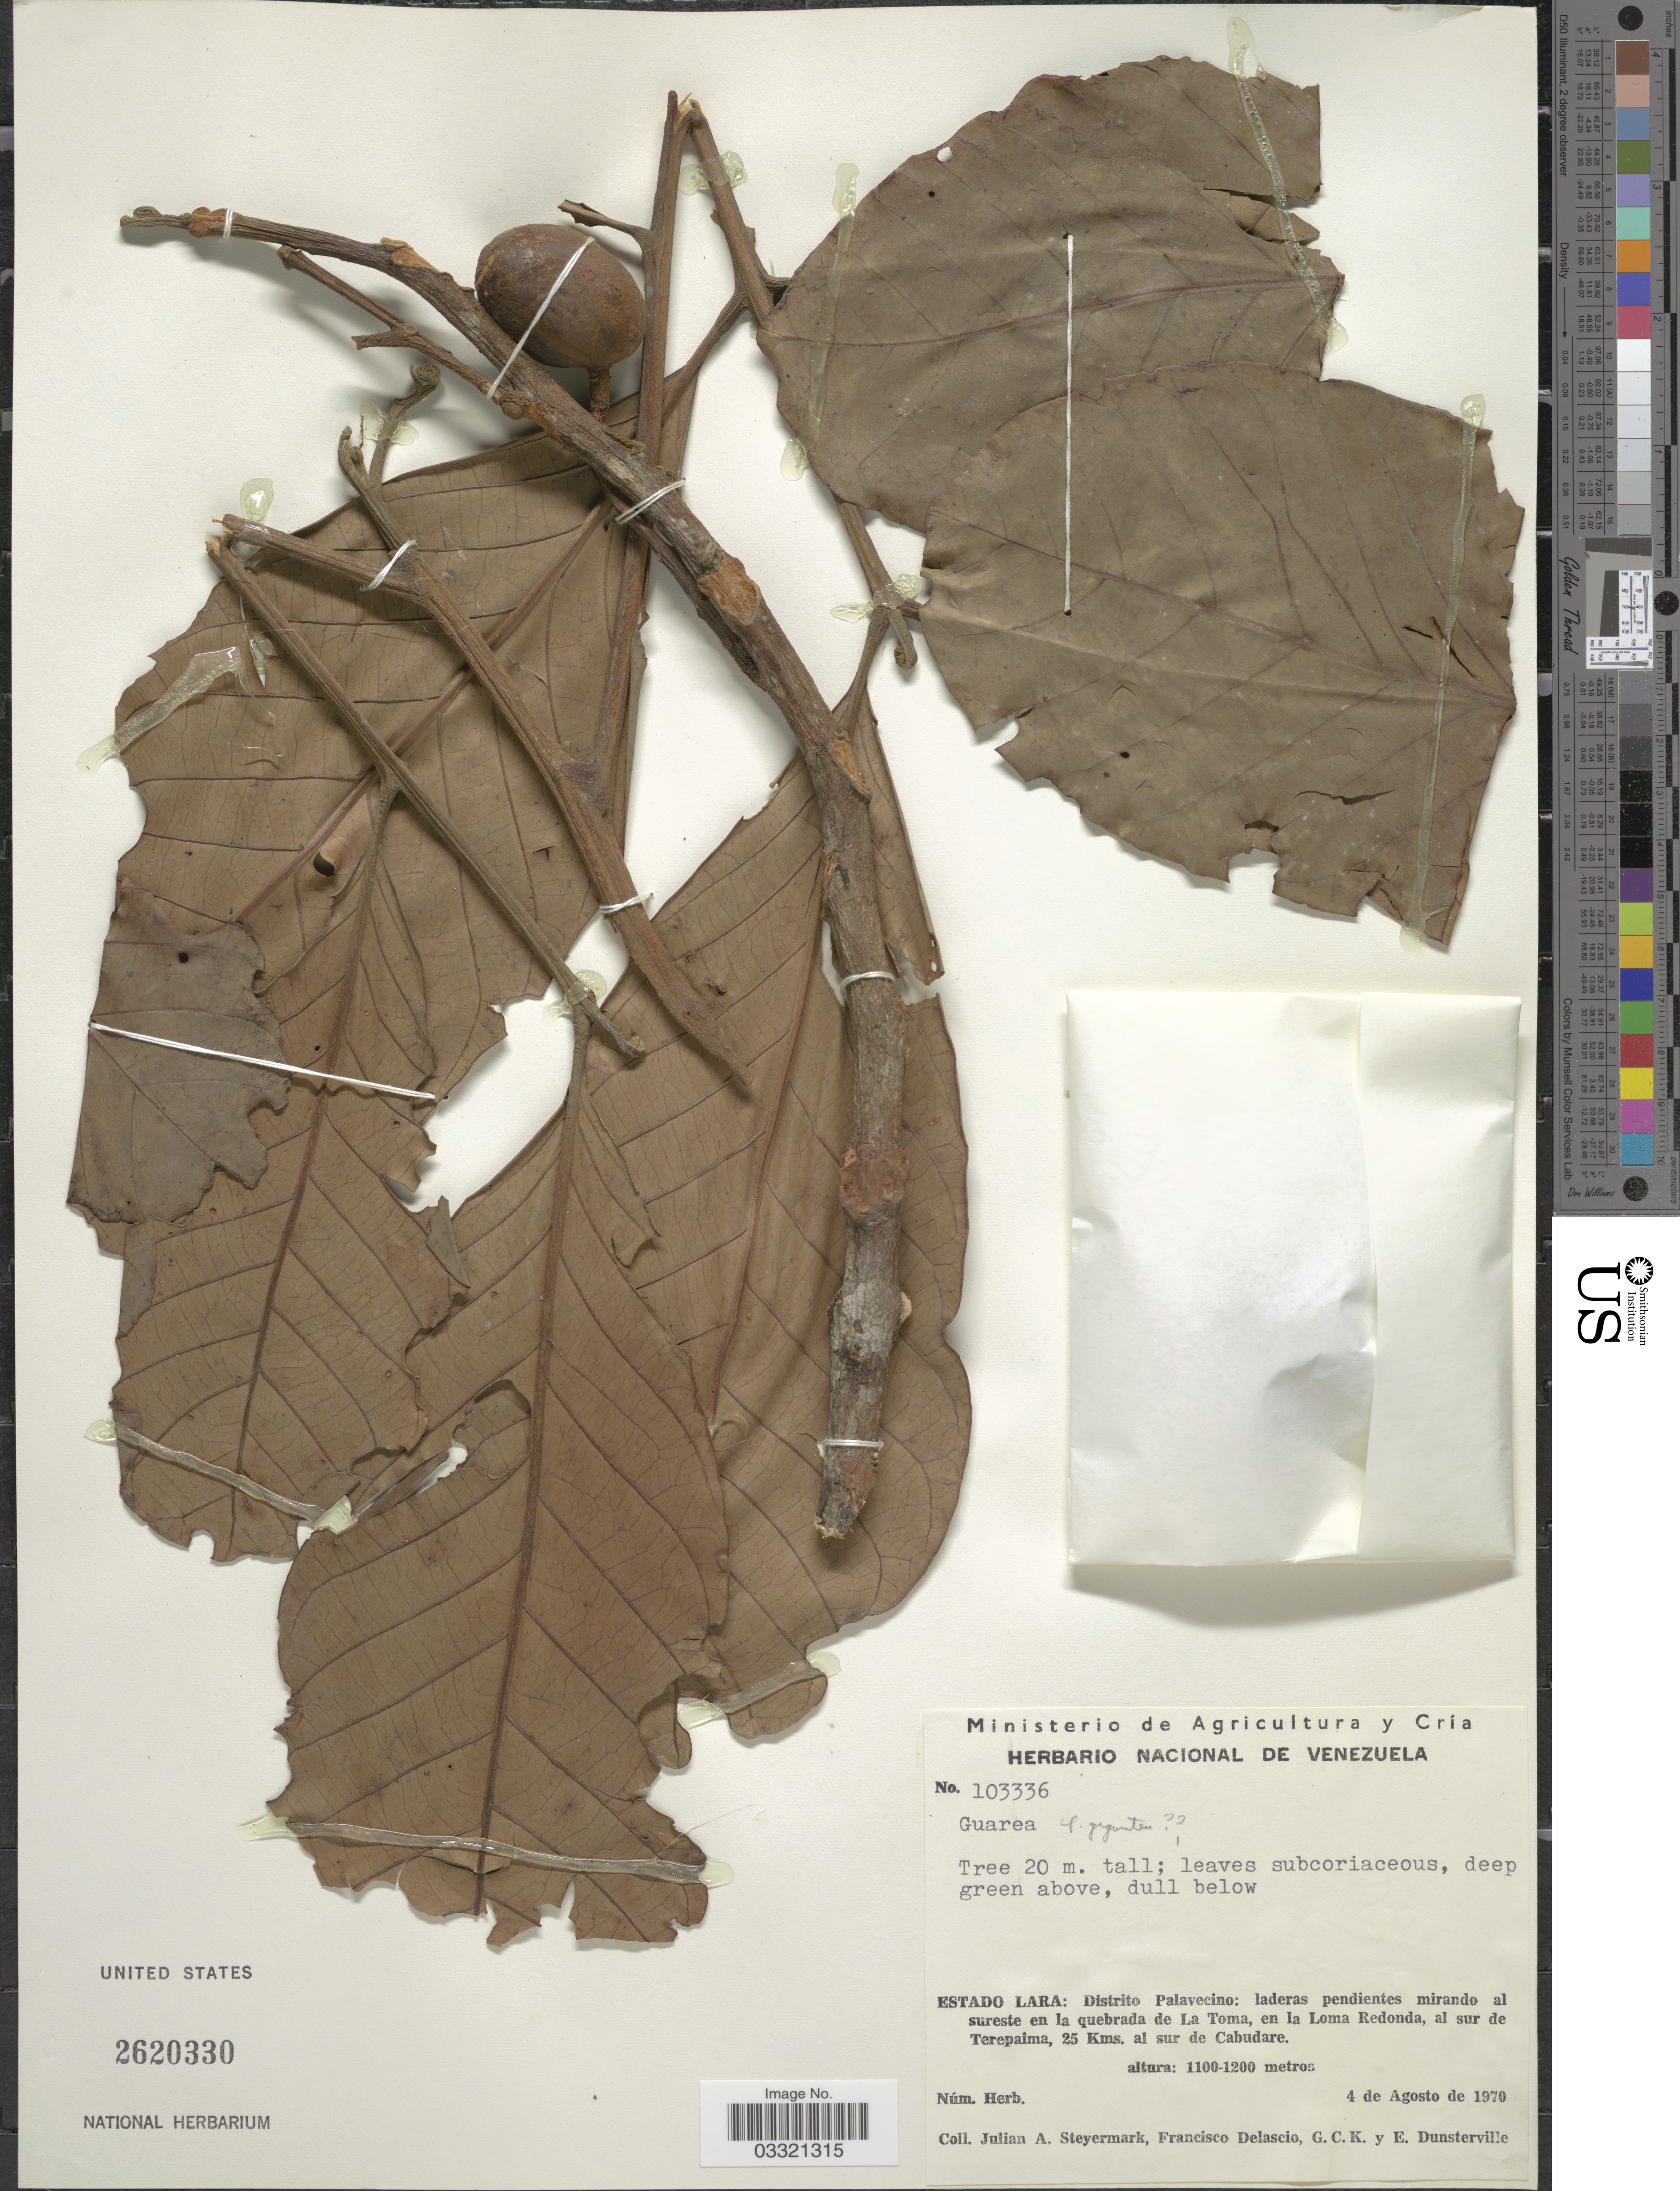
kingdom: Plantae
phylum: Tracheophyta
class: Magnoliopsida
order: Sapindales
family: Meliaceae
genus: Guarea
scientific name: Guarea grandifolia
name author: DC.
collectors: J. Steyermark, F. Delascio C. & E. Dunsterville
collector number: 103336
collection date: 1970-08-04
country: Venezuela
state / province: Lara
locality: Distrito Palavecino: laderas pendientes mirando al sureste en la quebrada de La Toma, en la Loma Redonda, al sure de Terepaima, 25 Kms. al sur de Cabudare.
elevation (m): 1100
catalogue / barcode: US 2620330